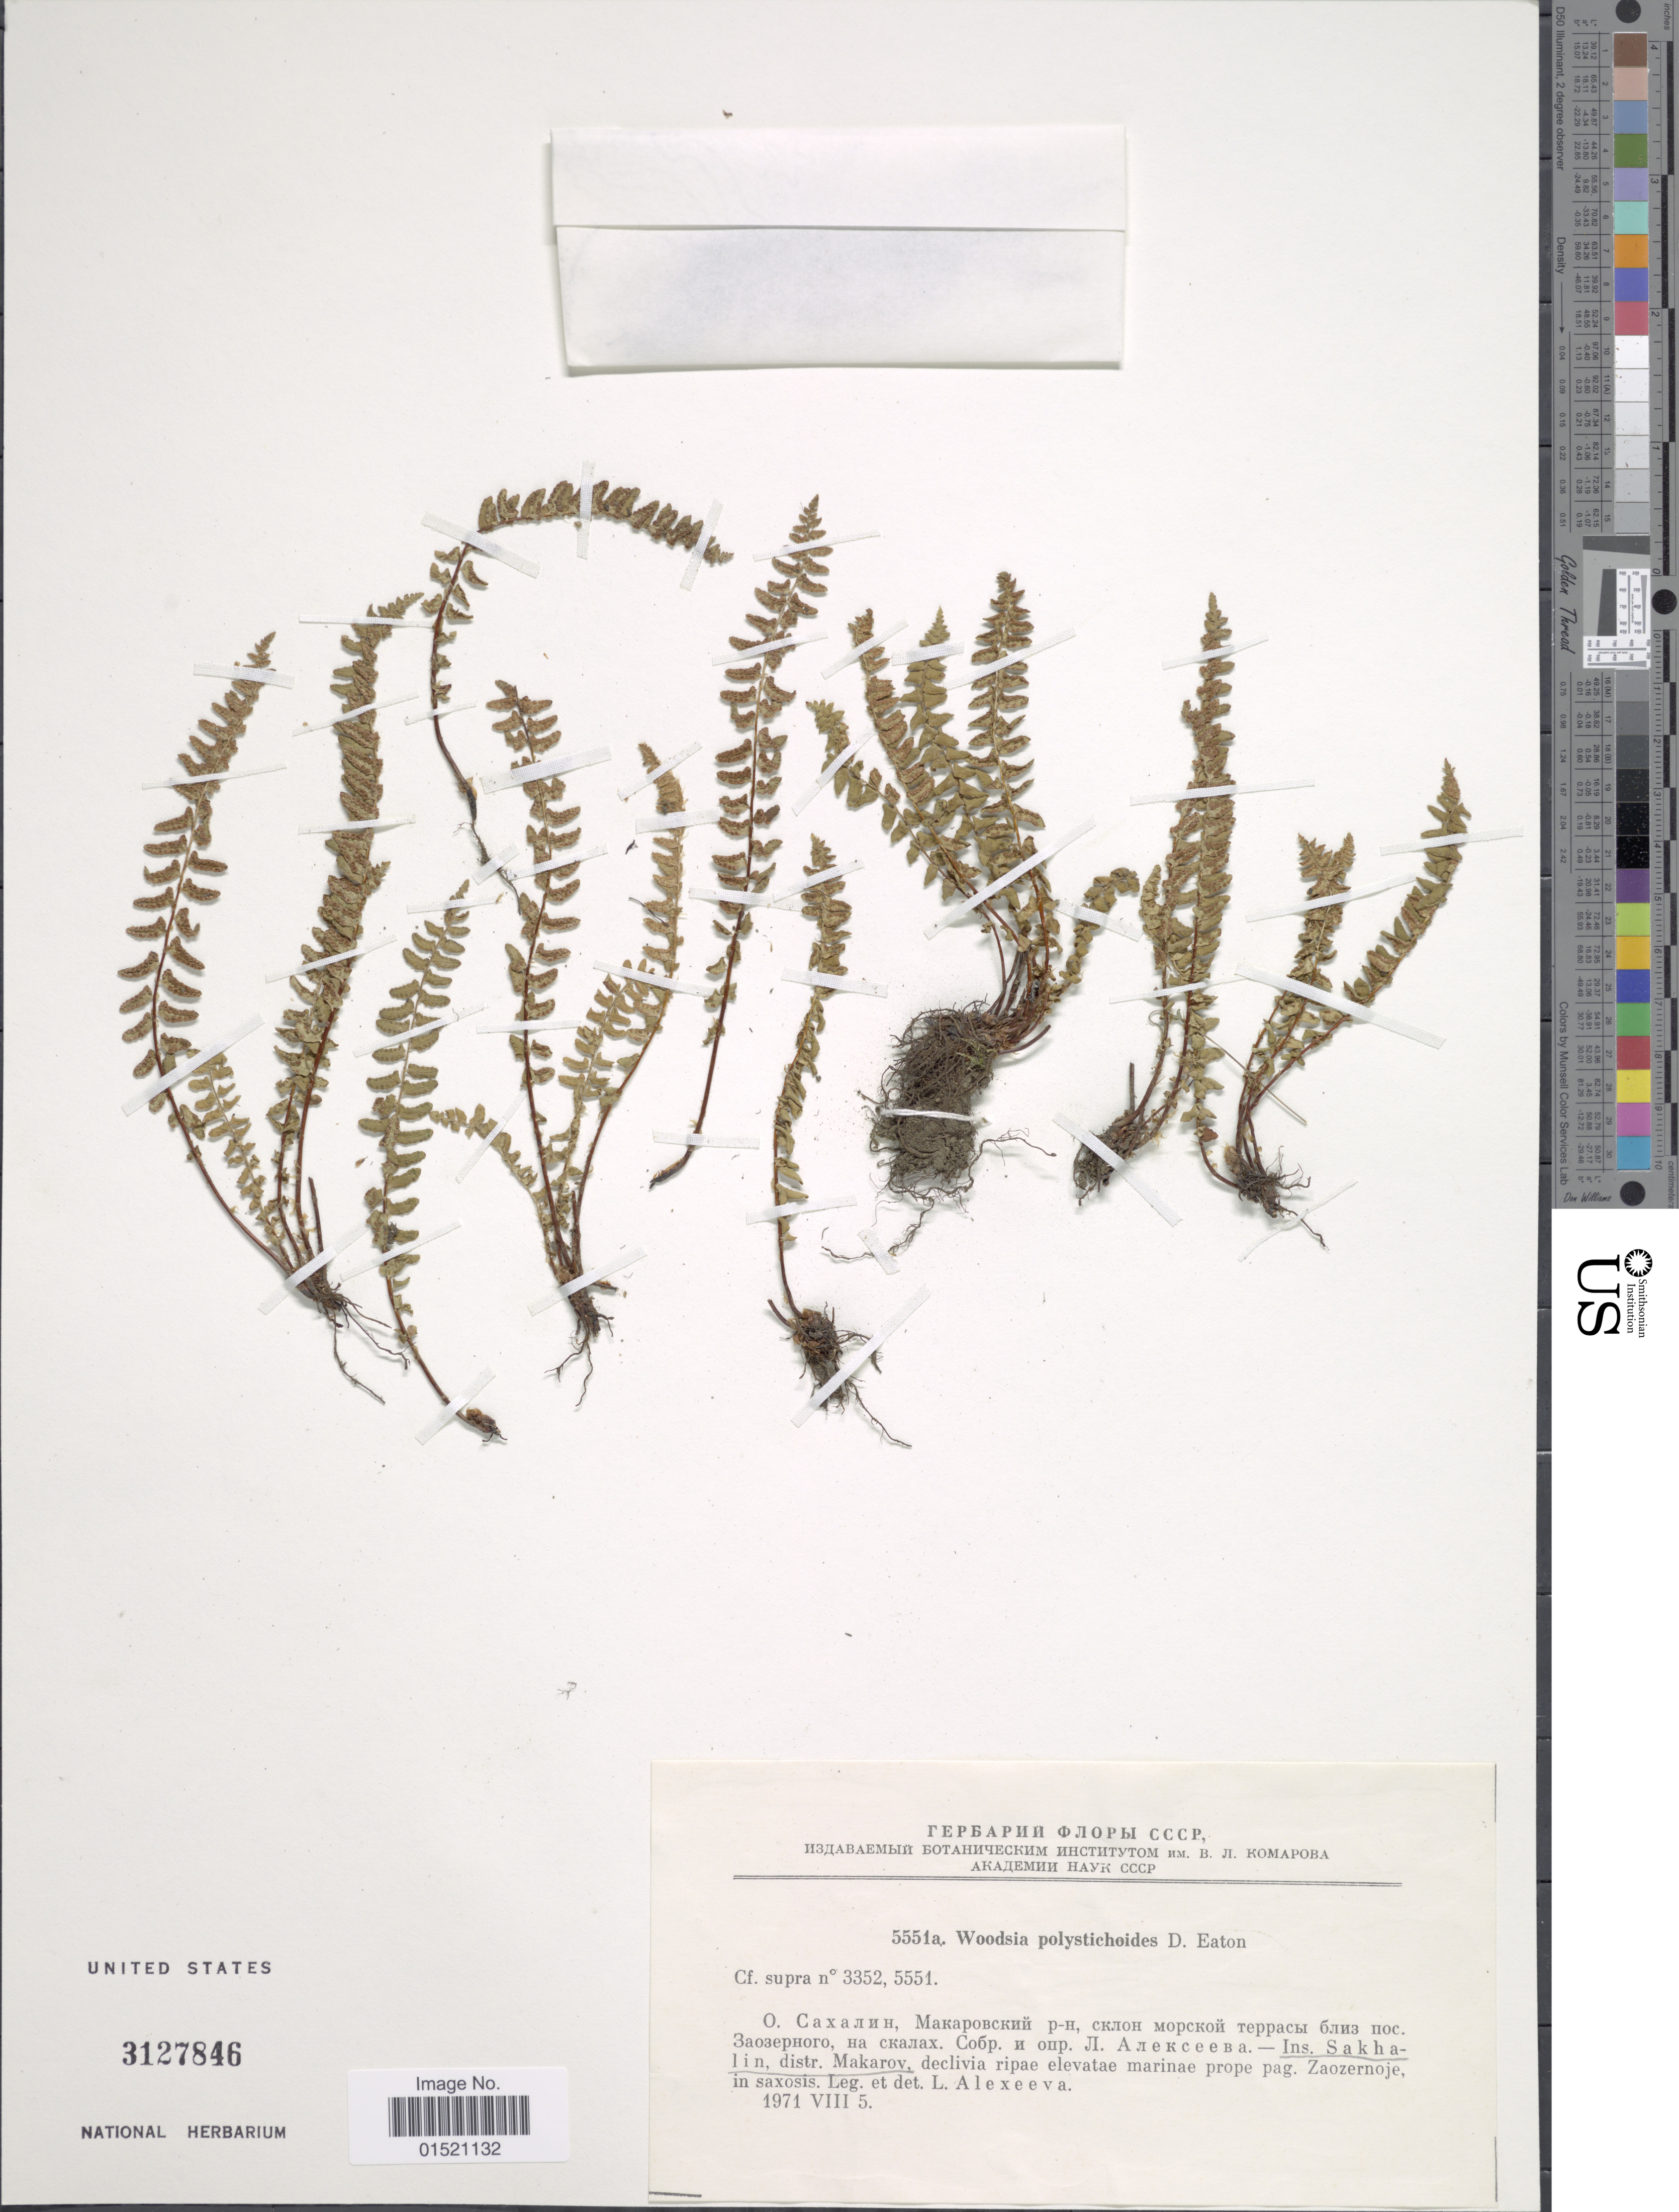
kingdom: Plantae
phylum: Tracheophyta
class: Polypodiopsida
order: Polypodiales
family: Woodsiaceae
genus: Woodsia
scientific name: Woodsia polystichoides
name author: D.C. Eaton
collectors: A. Alfaro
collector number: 5551a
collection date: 1971-08-05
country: Russian Federation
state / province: Sakhalin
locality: Ins. Sakhalin, distr. Makarov, decliva ripae elevatae marinae prope pag. Zaozernoje in saxosis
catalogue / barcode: US 3127846